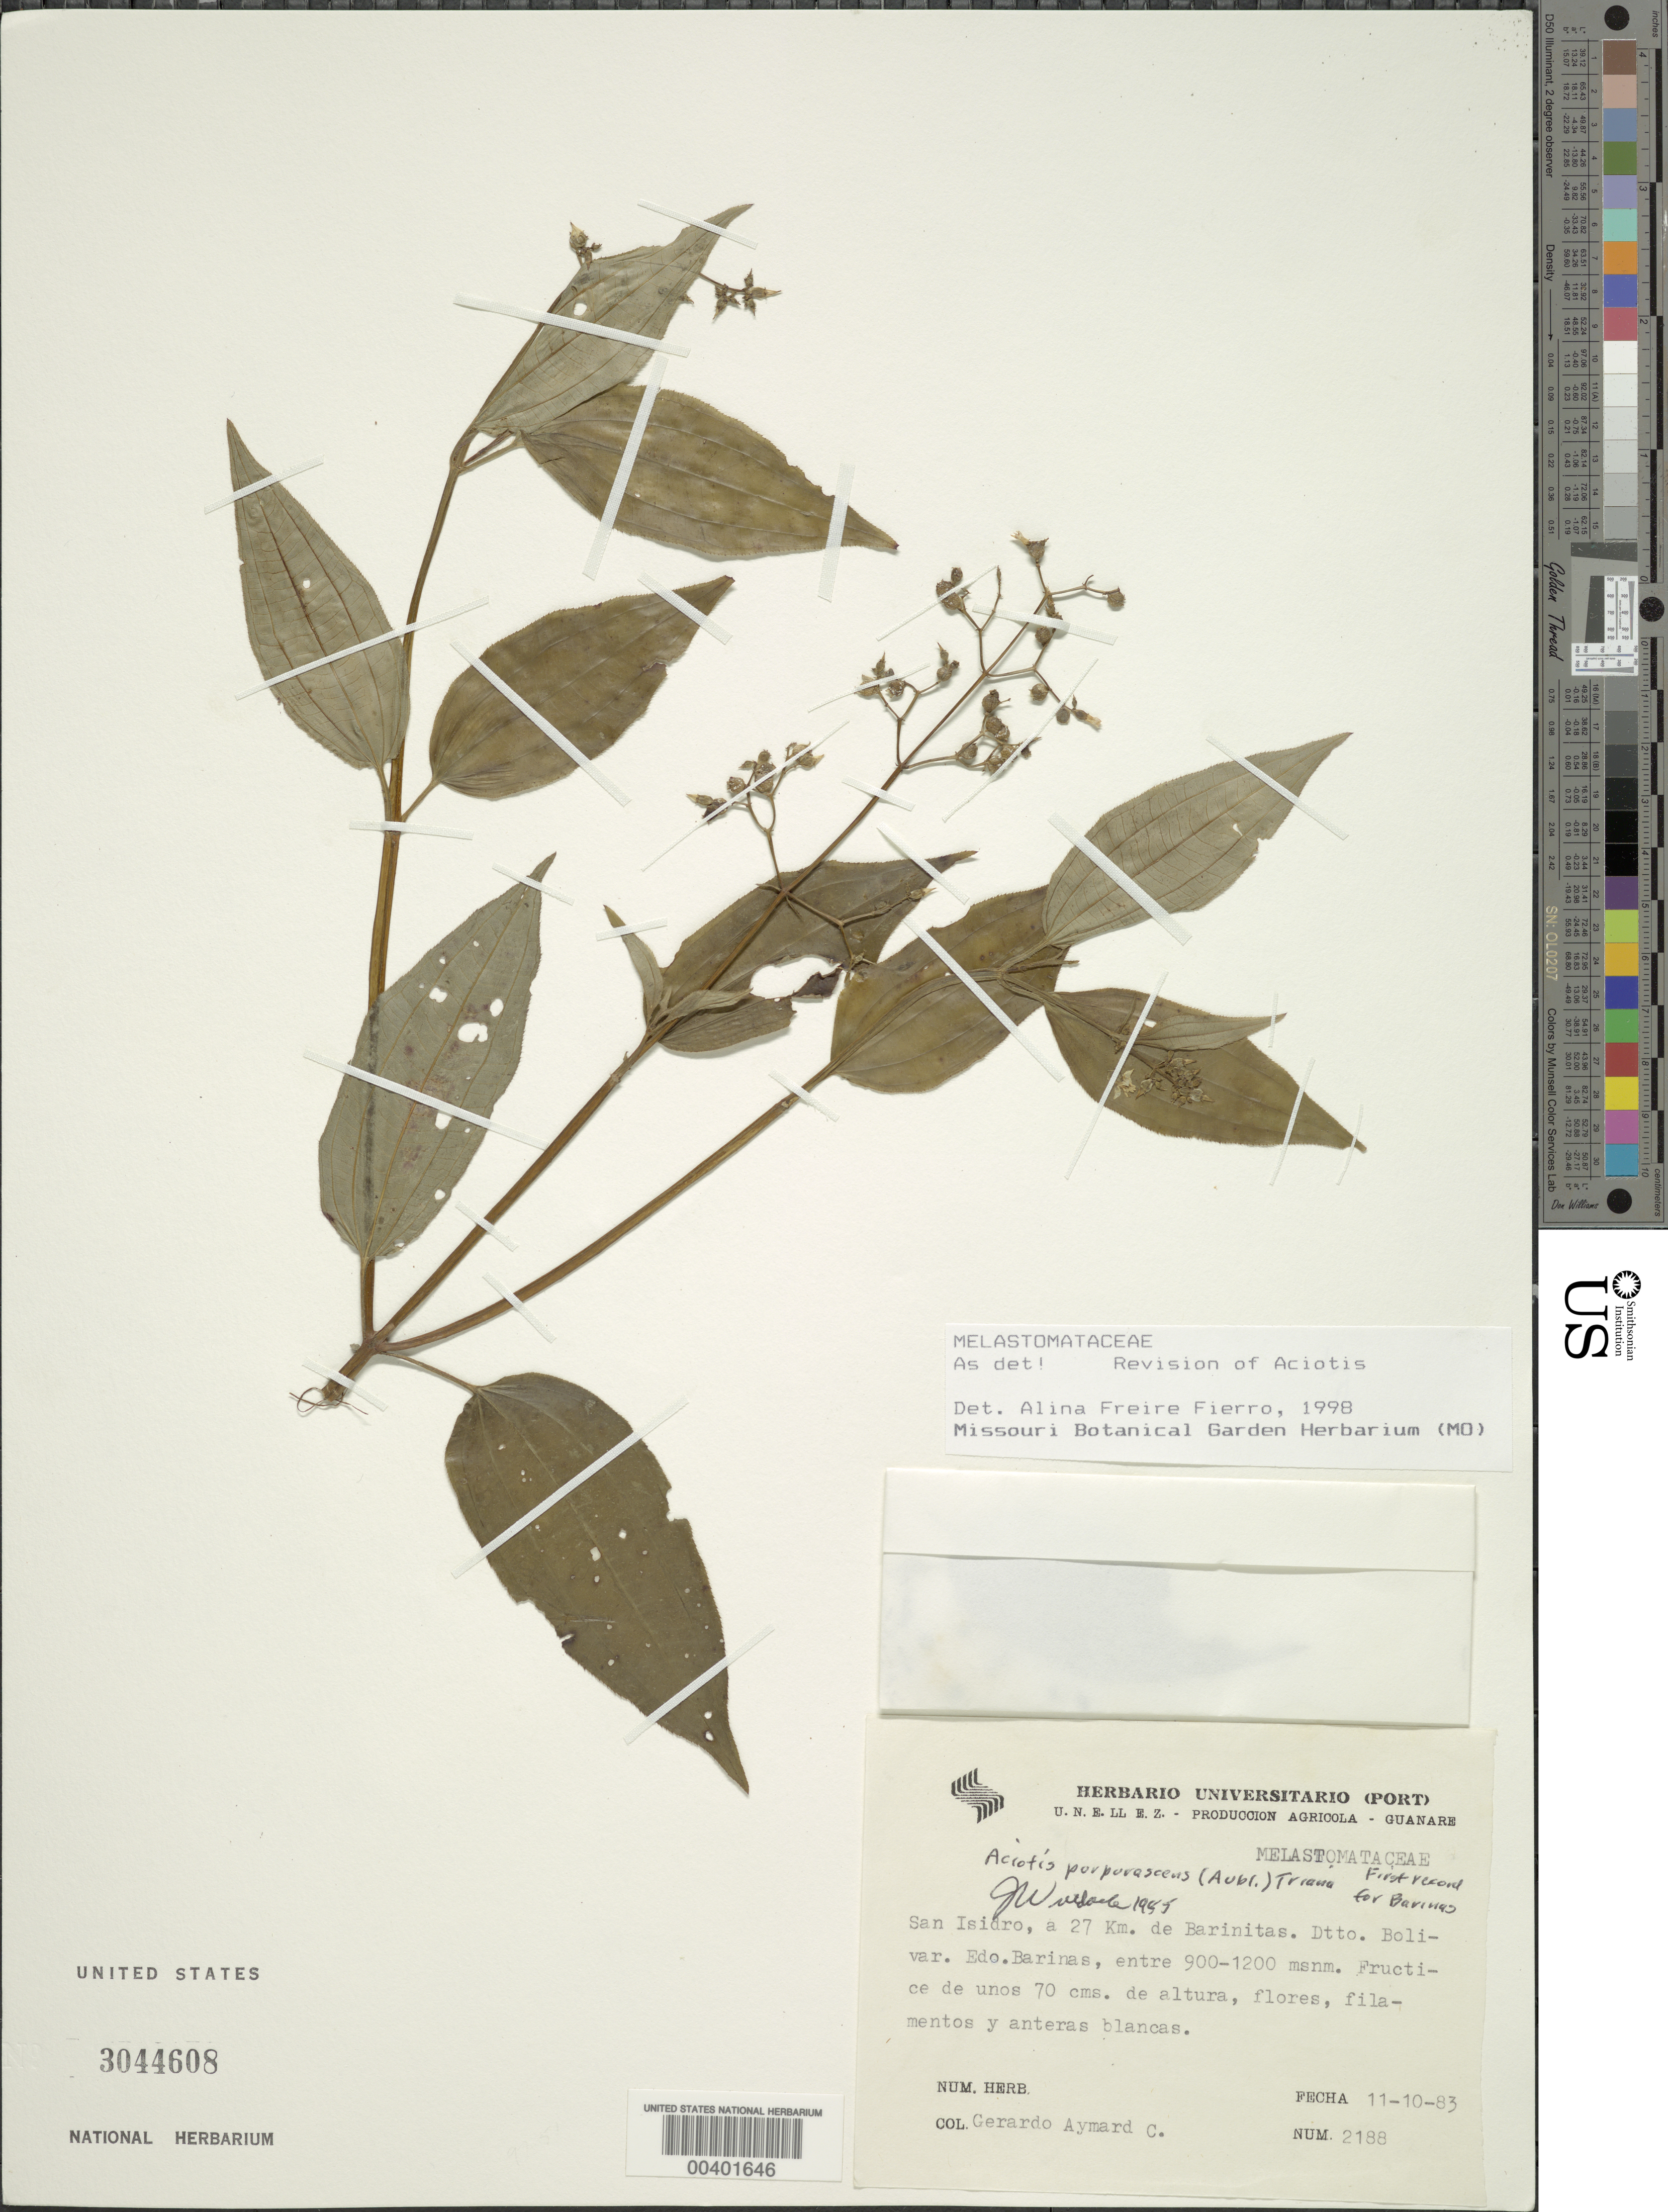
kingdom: Plantae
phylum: Tracheophyta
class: Magnoliopsida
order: Myrtales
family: Melastomataceae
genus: Aciotis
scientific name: Aciotis purpurascens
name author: (Aubl.) Triana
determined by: Wurdack, John J., (US), US (UNITED STATES)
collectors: G. A. Aymard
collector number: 2188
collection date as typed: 11 Oct 1983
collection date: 1983-10-11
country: Venezuela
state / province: Barinas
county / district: Bolívar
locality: San Isidro. 27 km. de Barinitas. San Isidro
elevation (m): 900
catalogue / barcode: US 3044608